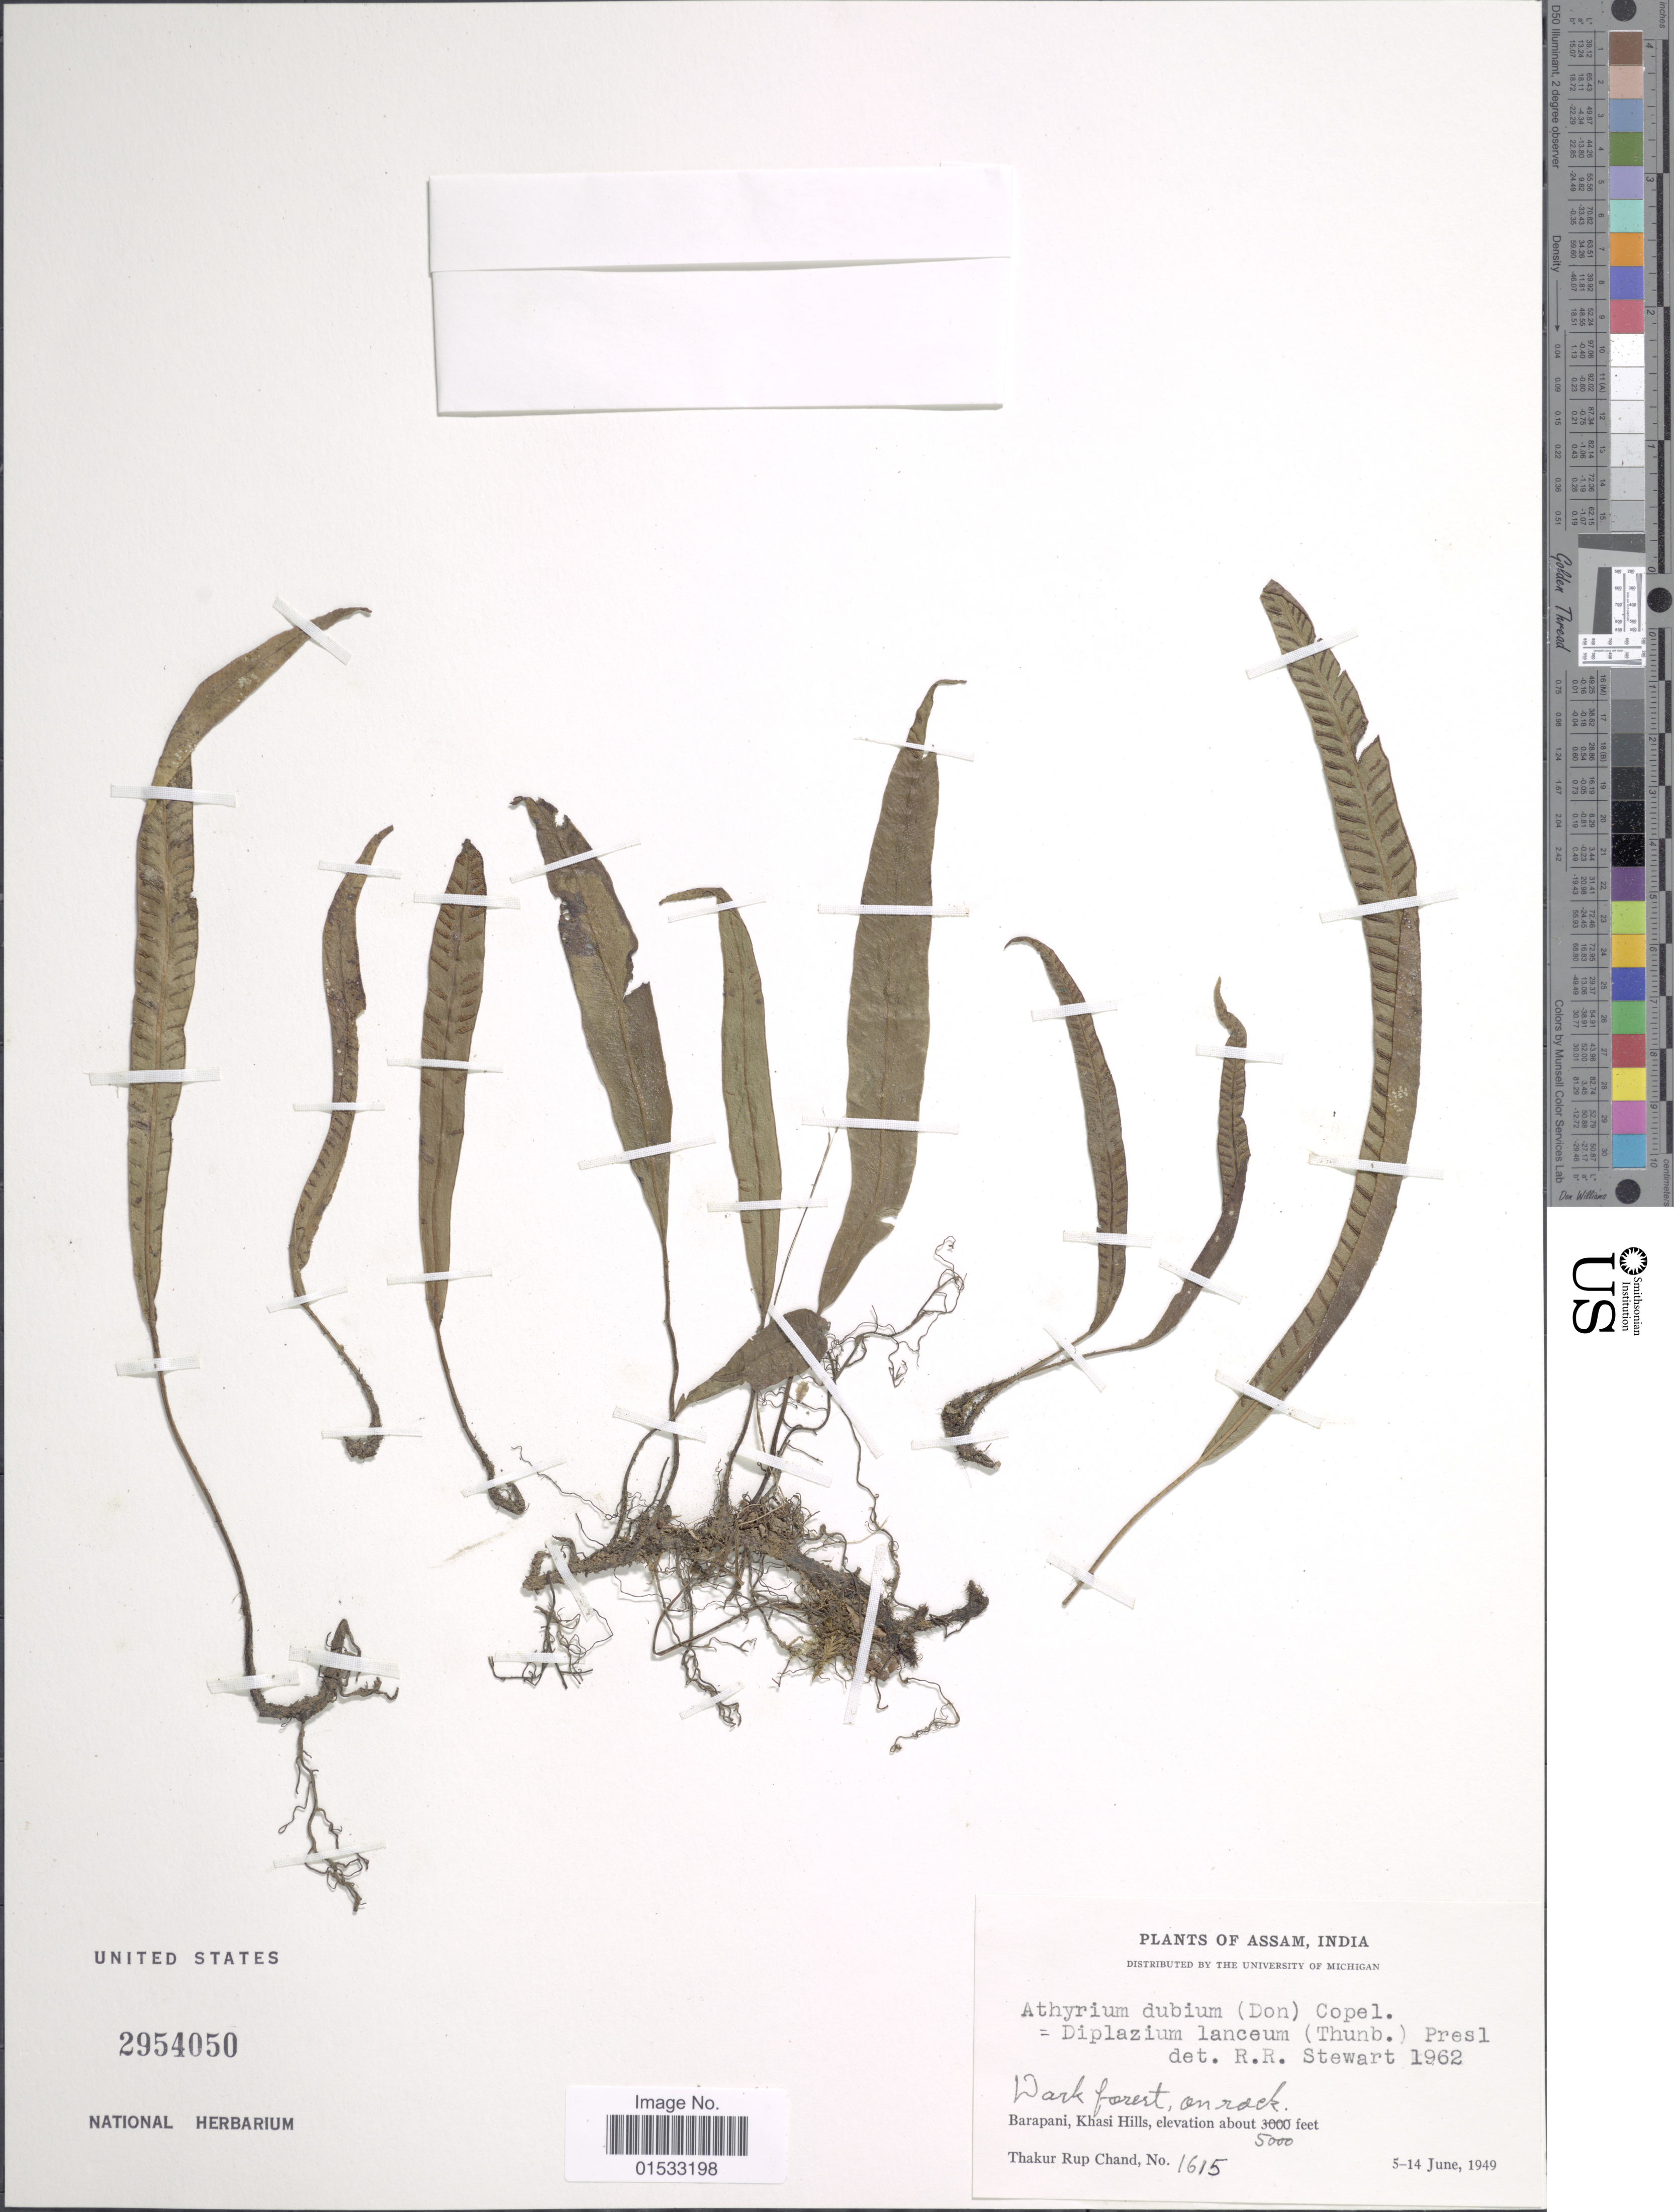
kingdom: Plantae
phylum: Tracheophyta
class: Polypodiopsida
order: Polypodiales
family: Athyriaceae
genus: Diplazium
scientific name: Diplazium lanceum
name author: (Thunb.) C. Presl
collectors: T. R. Chand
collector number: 1615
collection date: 1949-06-04/1949-06-14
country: India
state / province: Meghalaya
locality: Barapani, Khasi Hills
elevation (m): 1524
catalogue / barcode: US 2954050